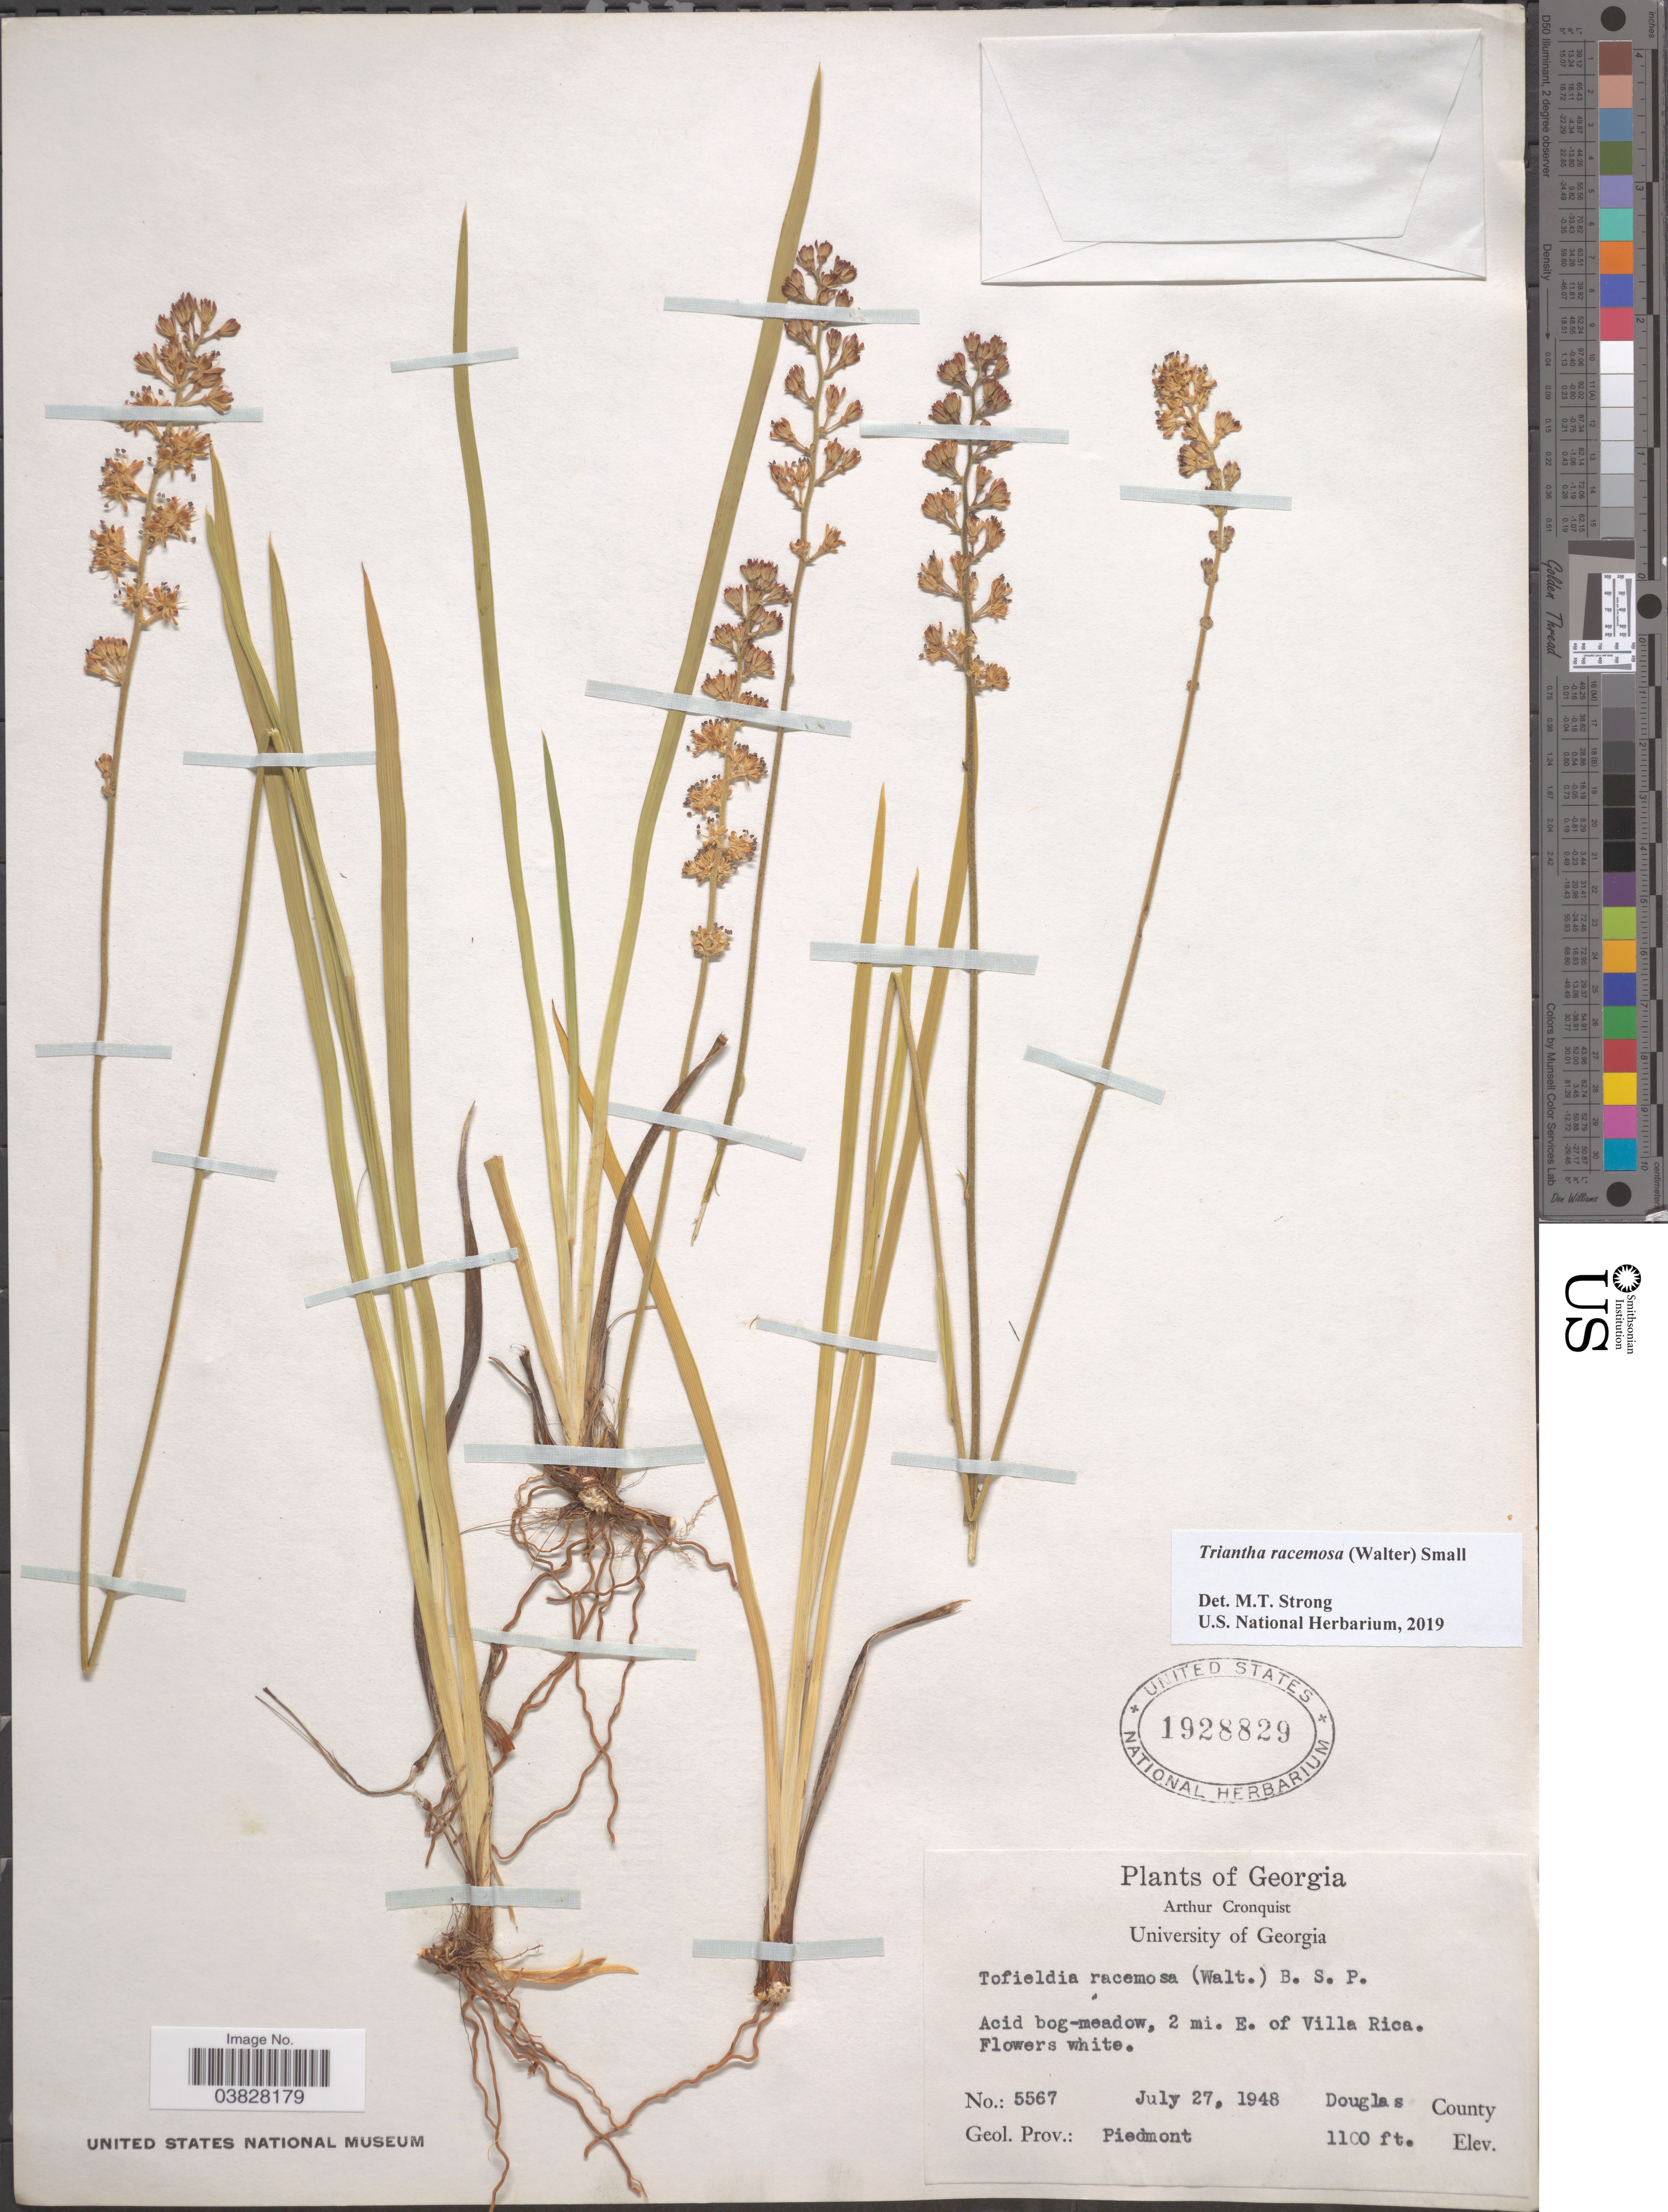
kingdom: Plantae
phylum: Tracheophyta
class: Liliopsida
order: Alismatales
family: Tofieldiaceae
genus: Triantha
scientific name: Triantha racemosa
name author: (Walter) Small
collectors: A. J. Cronquist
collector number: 5567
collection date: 1948-07-27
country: United States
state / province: Georgia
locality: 2 mi. E. of Villa Rica. Douglas County. Geol. Prov.: Piedmont.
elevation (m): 335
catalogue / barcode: US 1928829